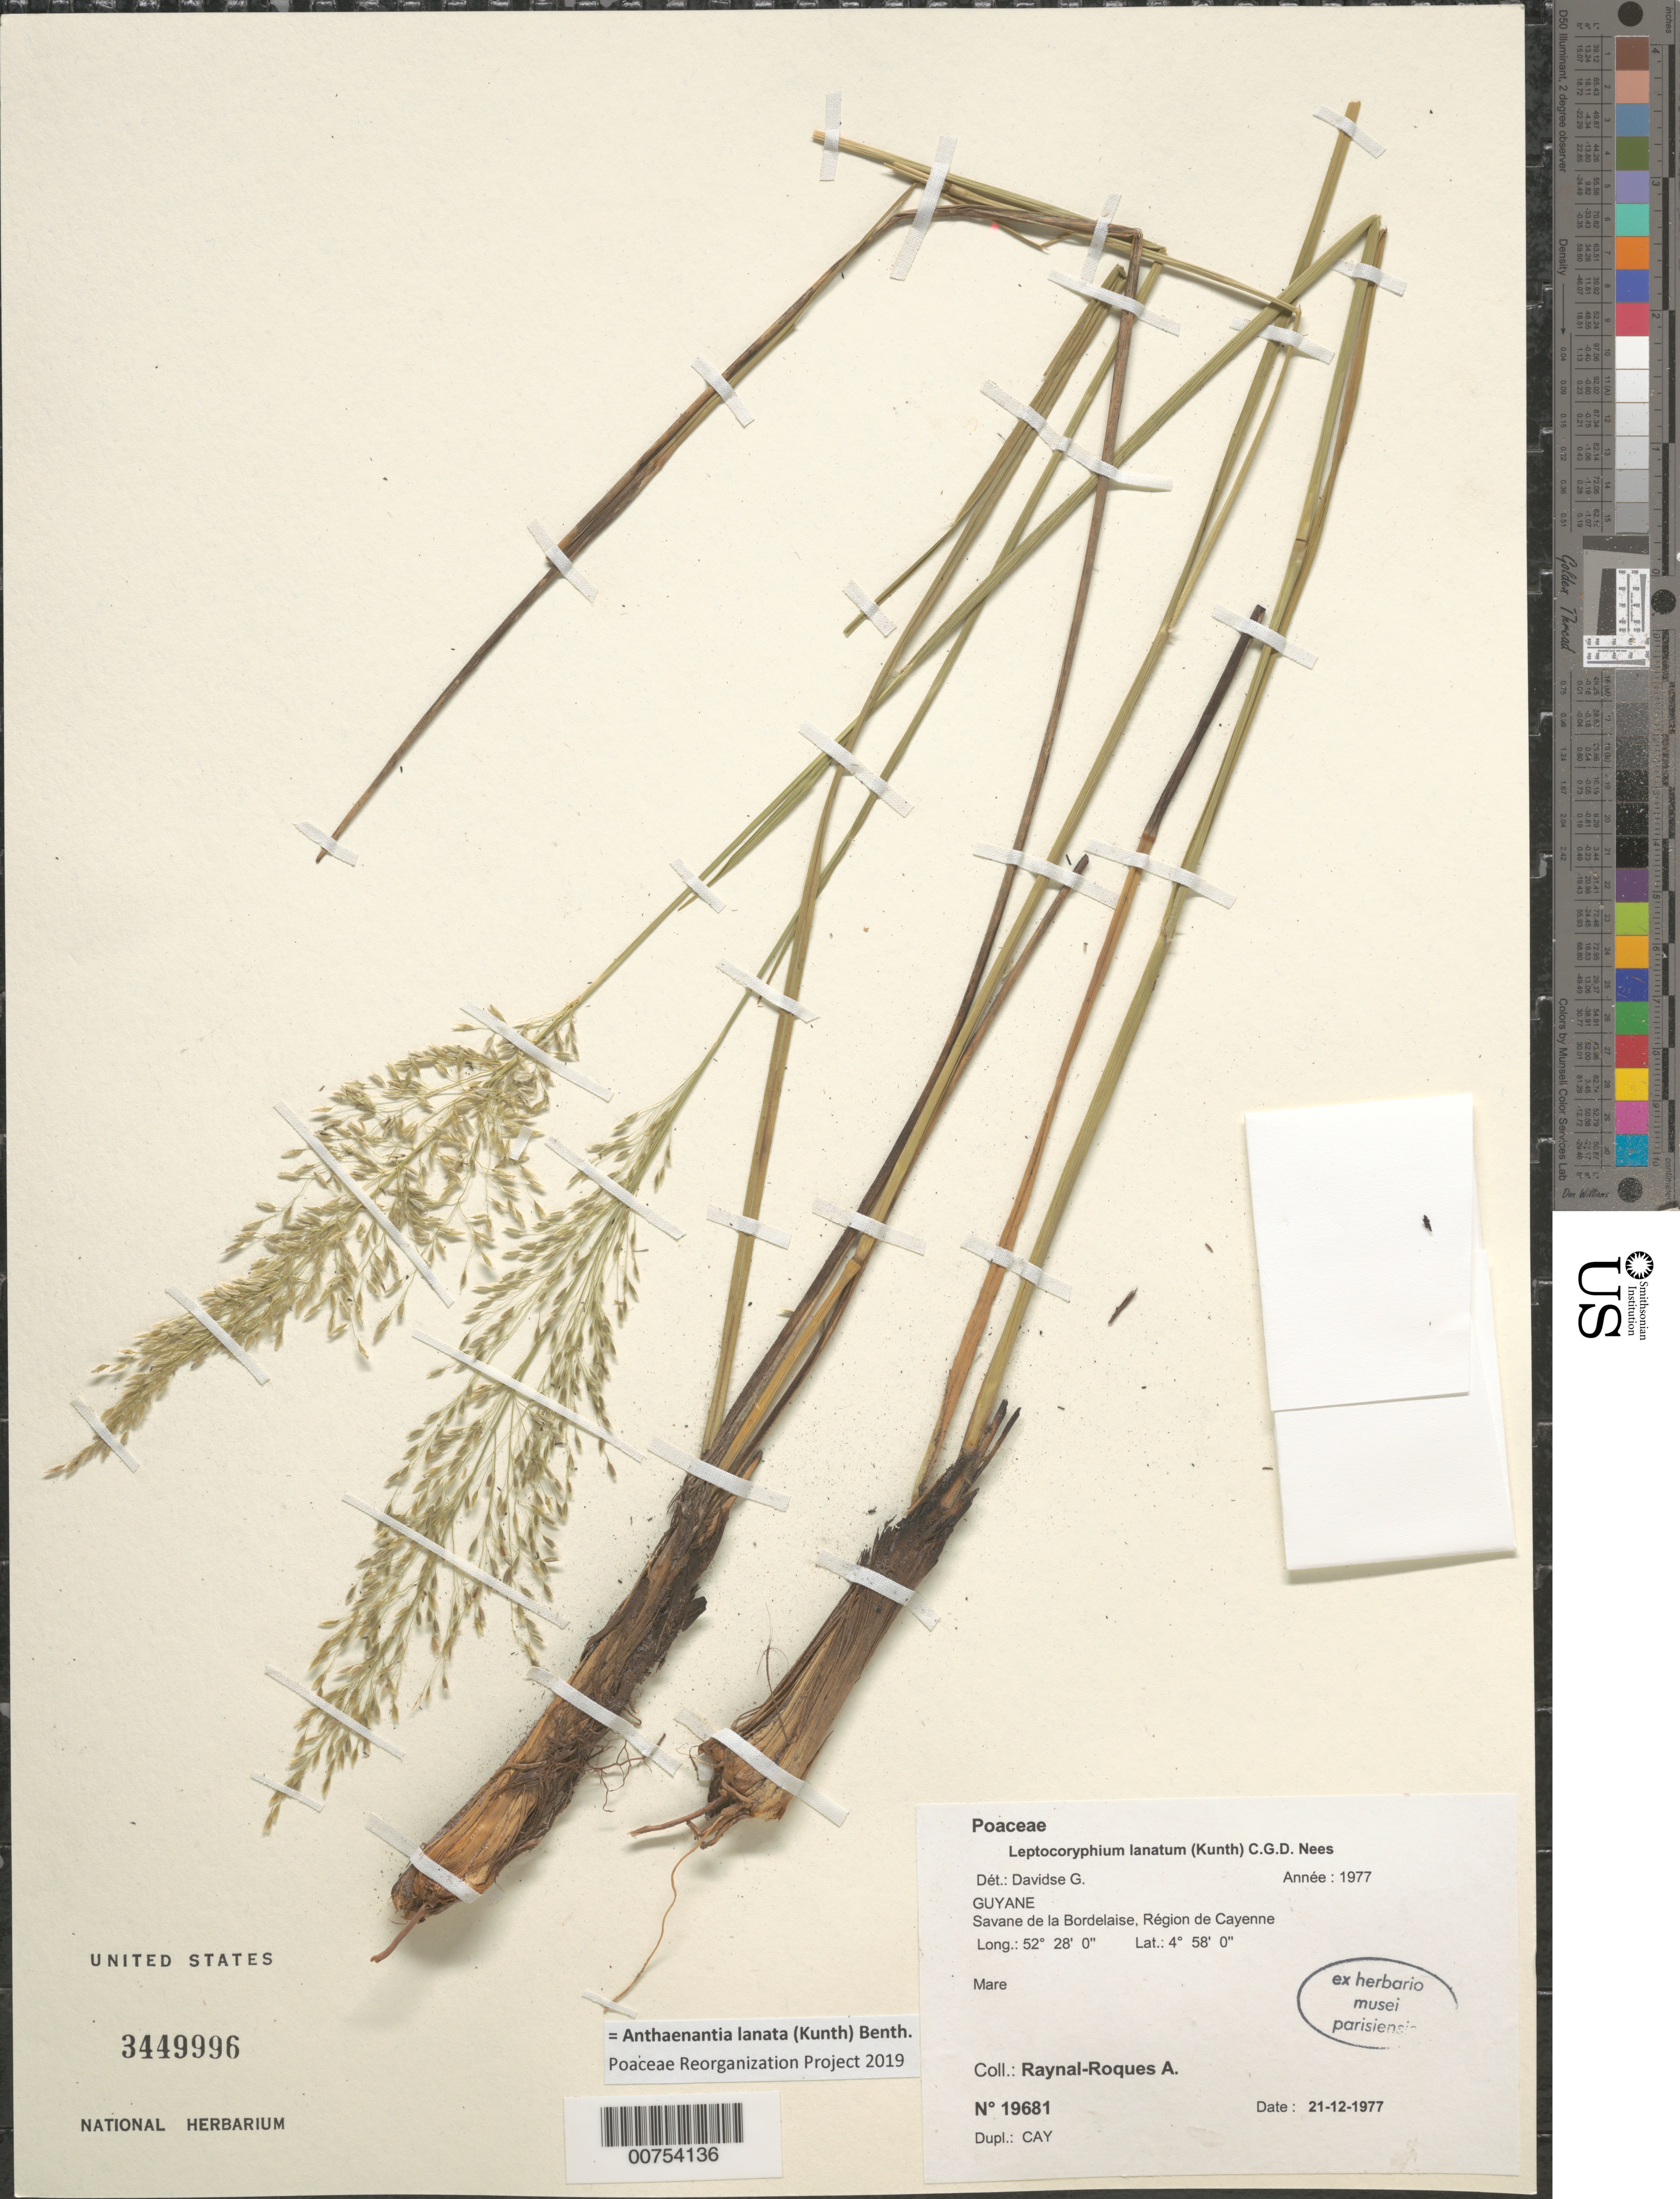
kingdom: Plantae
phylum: Tracheophyta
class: Liliopsida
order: Poales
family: Poaceae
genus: Leptocoryphium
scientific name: Leptocoryphium lanatum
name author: (Kunth) Nees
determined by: Davidse, Gerrit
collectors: A. M. Raynal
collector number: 19681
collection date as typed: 21-Dec-77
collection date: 1977-12-21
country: French Guiana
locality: Savane de la Bordelaise, vic. Cayenne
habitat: Pond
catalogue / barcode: US 3449996